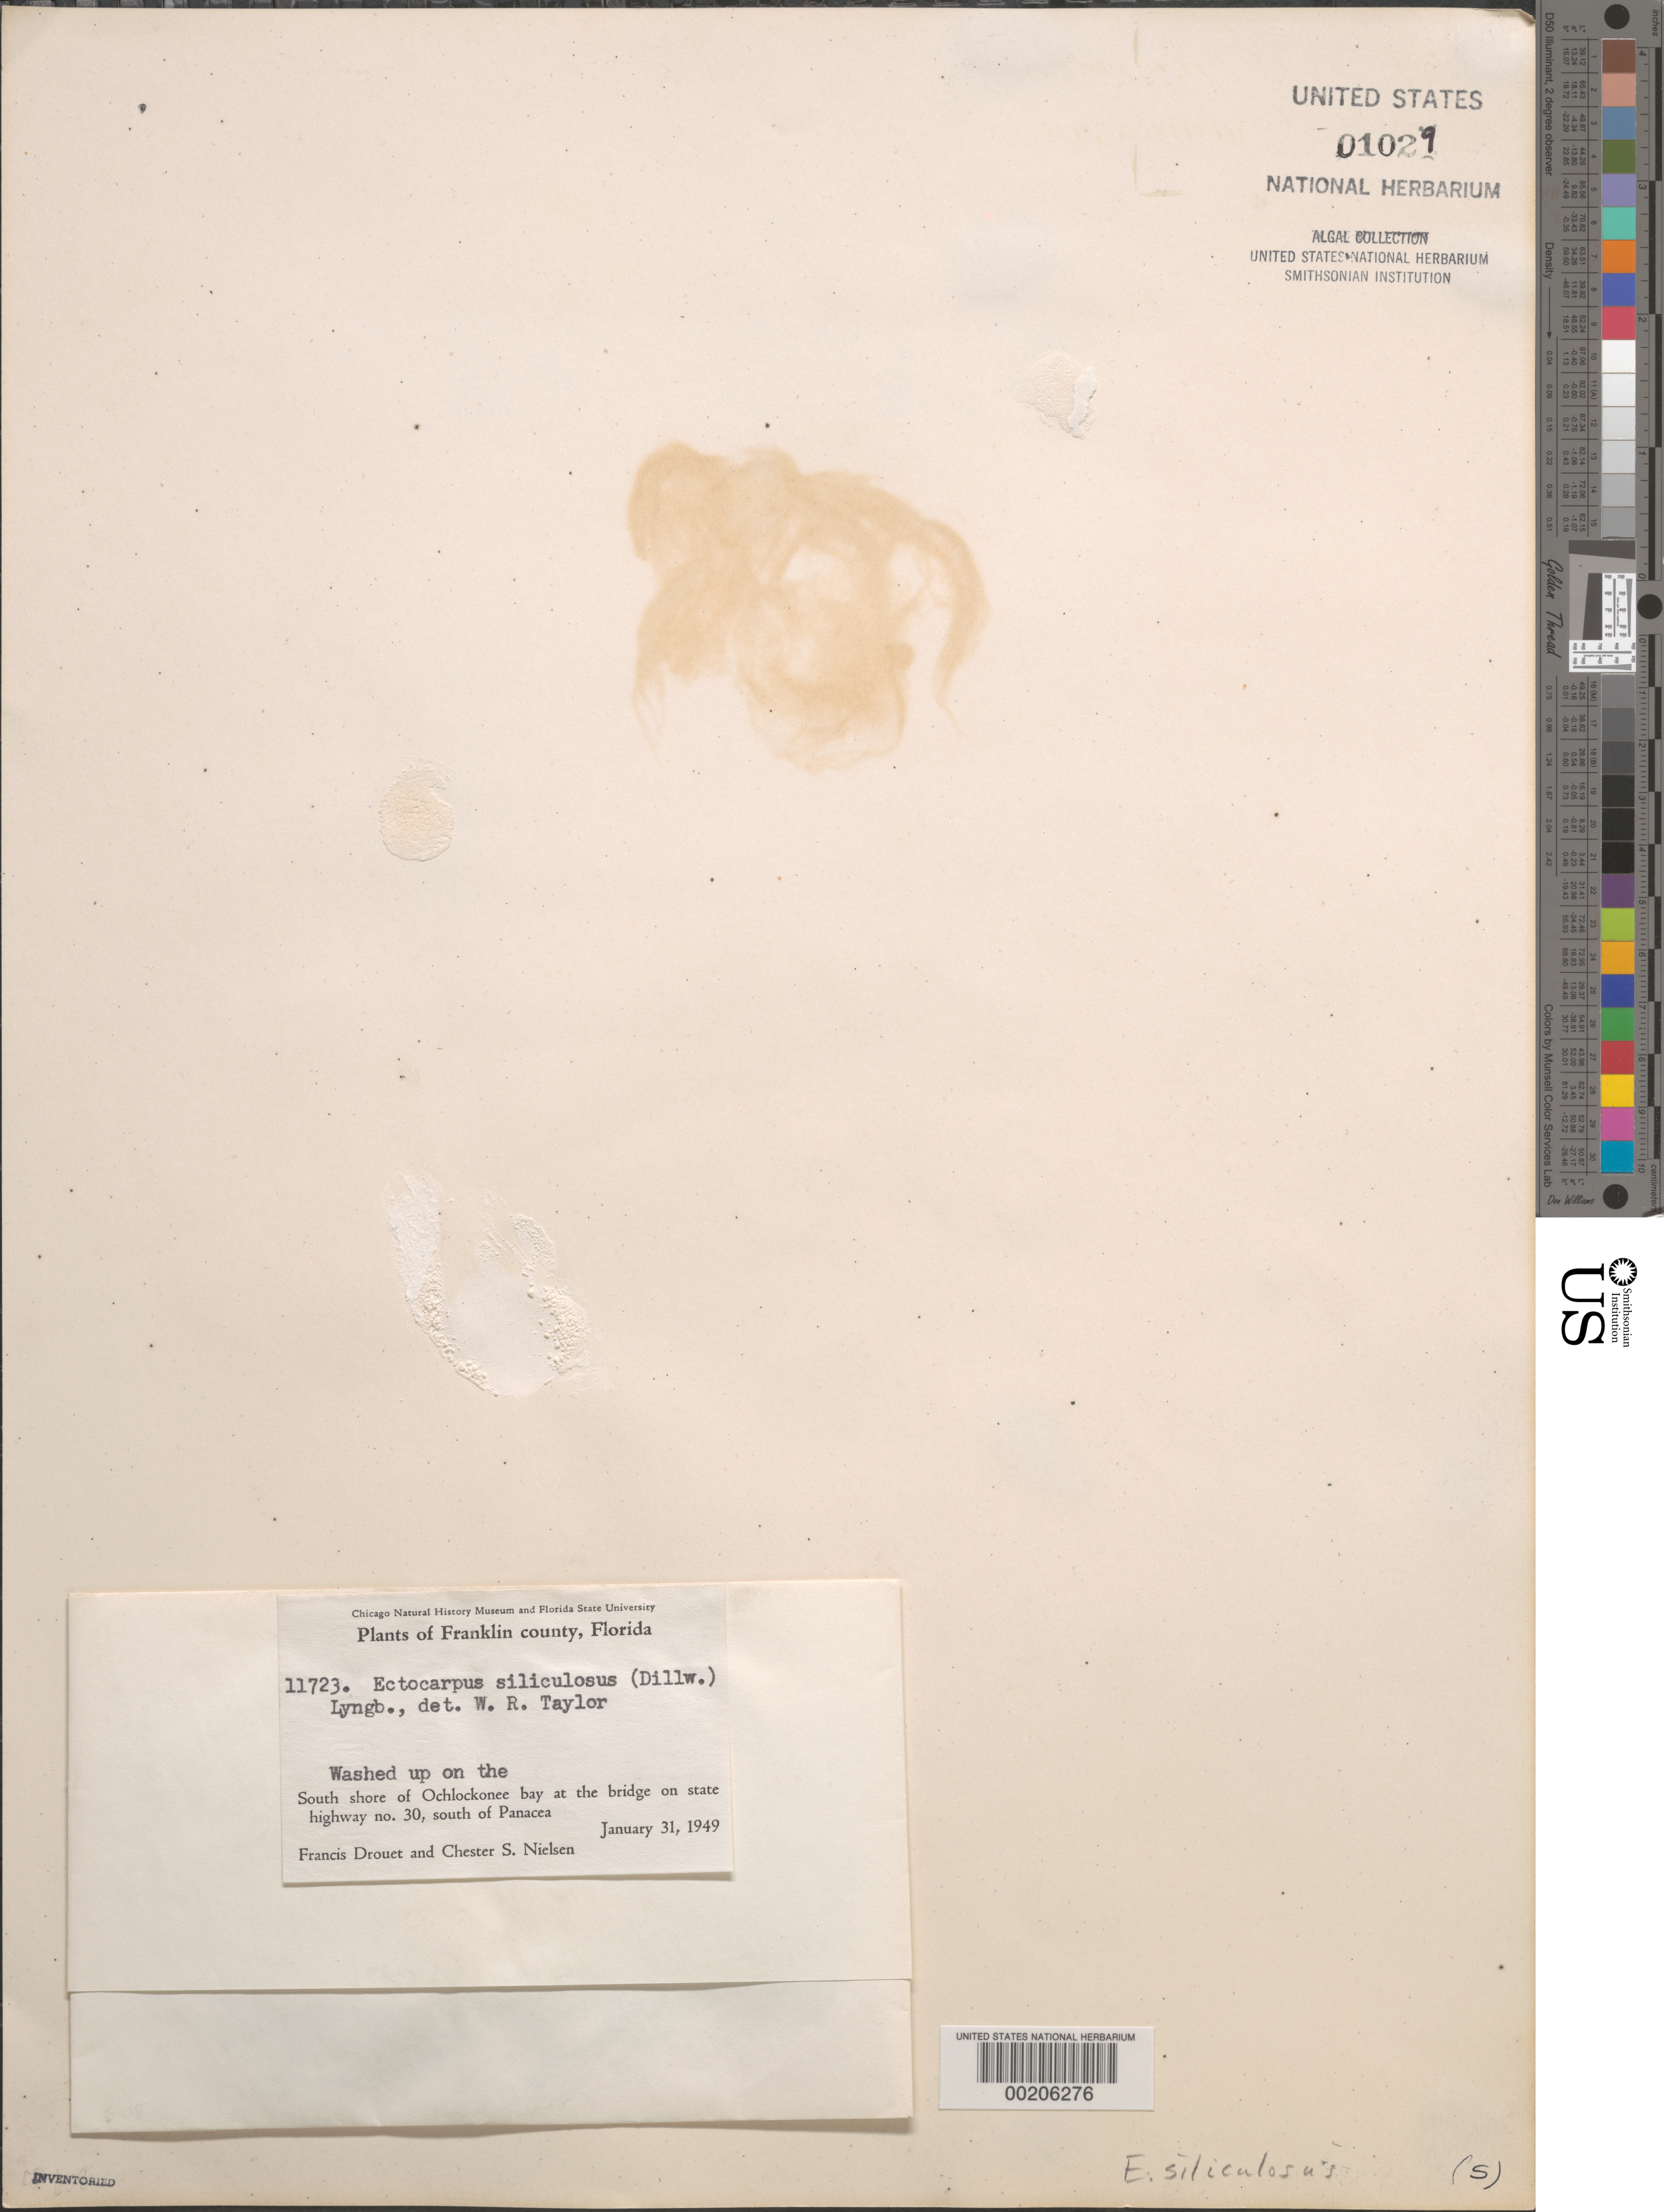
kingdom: Chromista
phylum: Ochrophyta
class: Phaeophyceae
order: Ectocarpales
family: Ectocarpaceae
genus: Ectocarpus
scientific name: Ectocarpus siliculosus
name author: (Dillwyn) Lyngbye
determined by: Taylor, William R.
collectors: F. E. Drouet & C. S. Nielsen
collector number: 11723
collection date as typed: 31 Jan 1949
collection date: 1949-01-31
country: United States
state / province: Florida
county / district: Franklin County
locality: State Highway 30, south shore of Ochlockonee Bay, south of Panacea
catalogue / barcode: US 1029